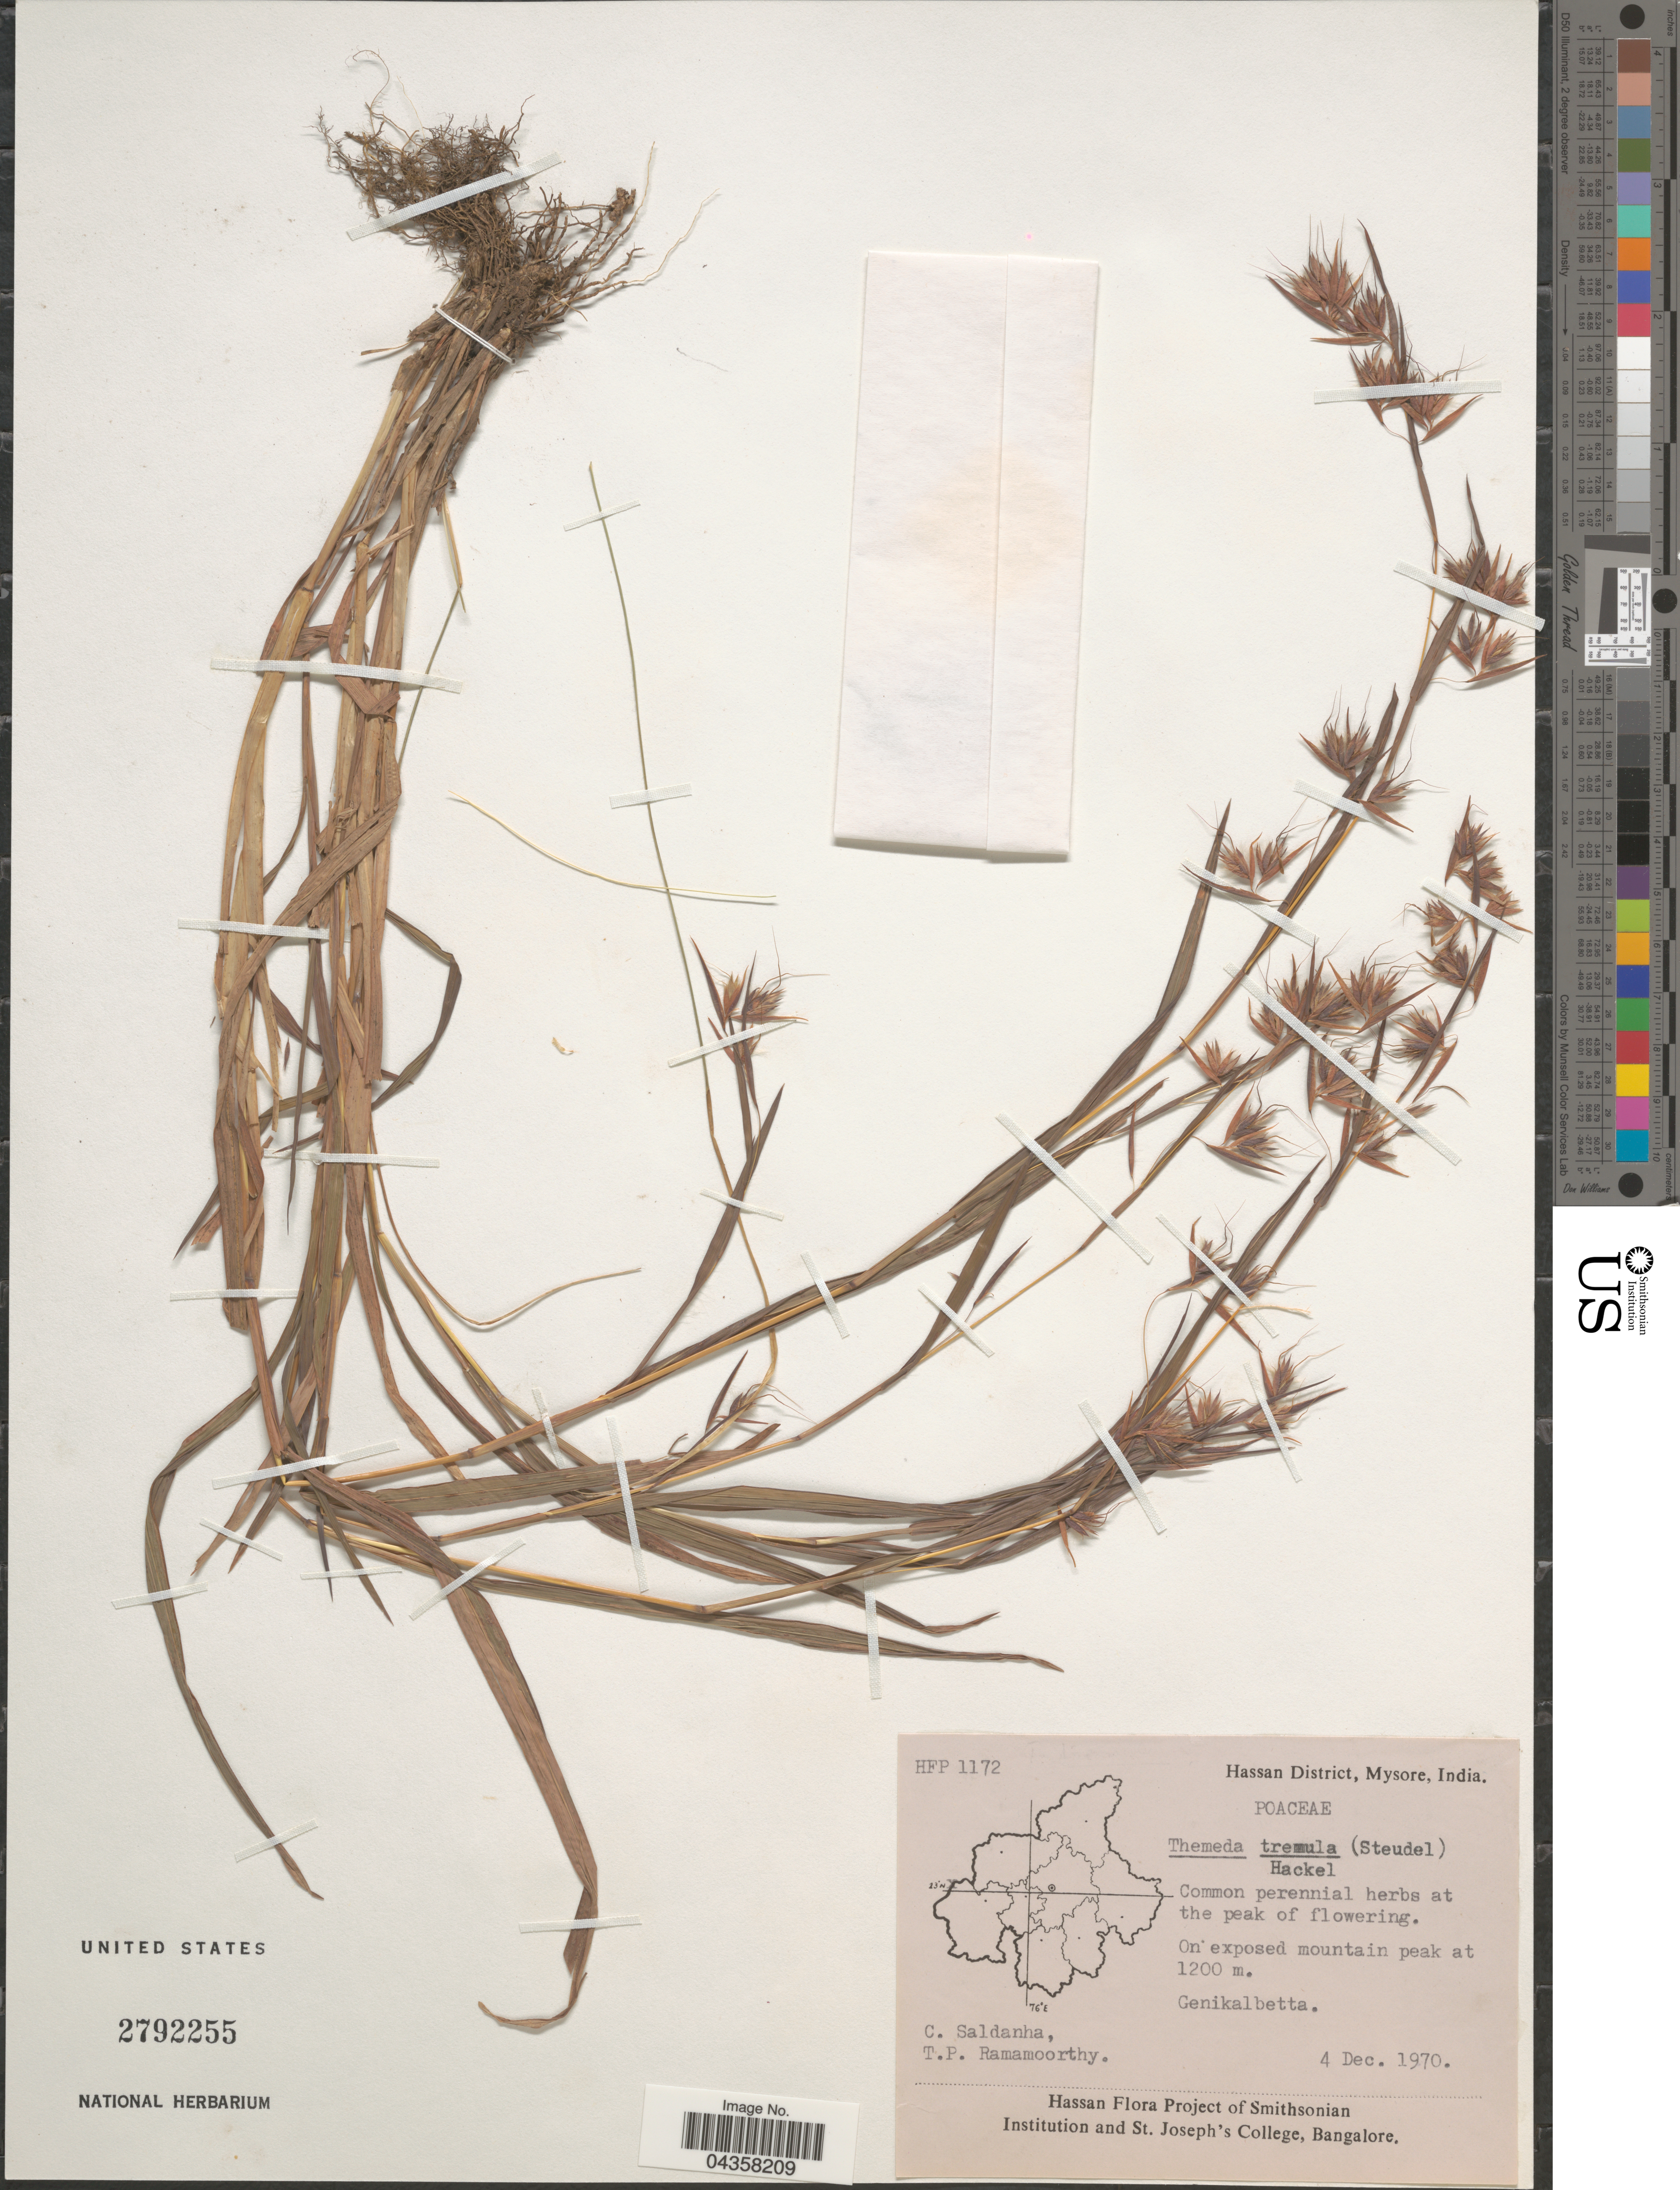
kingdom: Plantae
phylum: Tracheophyta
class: Liliopsida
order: Poales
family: Poaceae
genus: Themeda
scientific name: Themeda tremula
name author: (Nees) Hack.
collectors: C. Saldanha & T. P. Ramamoorthy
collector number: HFP1172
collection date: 1970-12-04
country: India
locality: Hassan District, Mysore. Genikalbetta.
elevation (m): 1200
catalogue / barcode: US 2792255